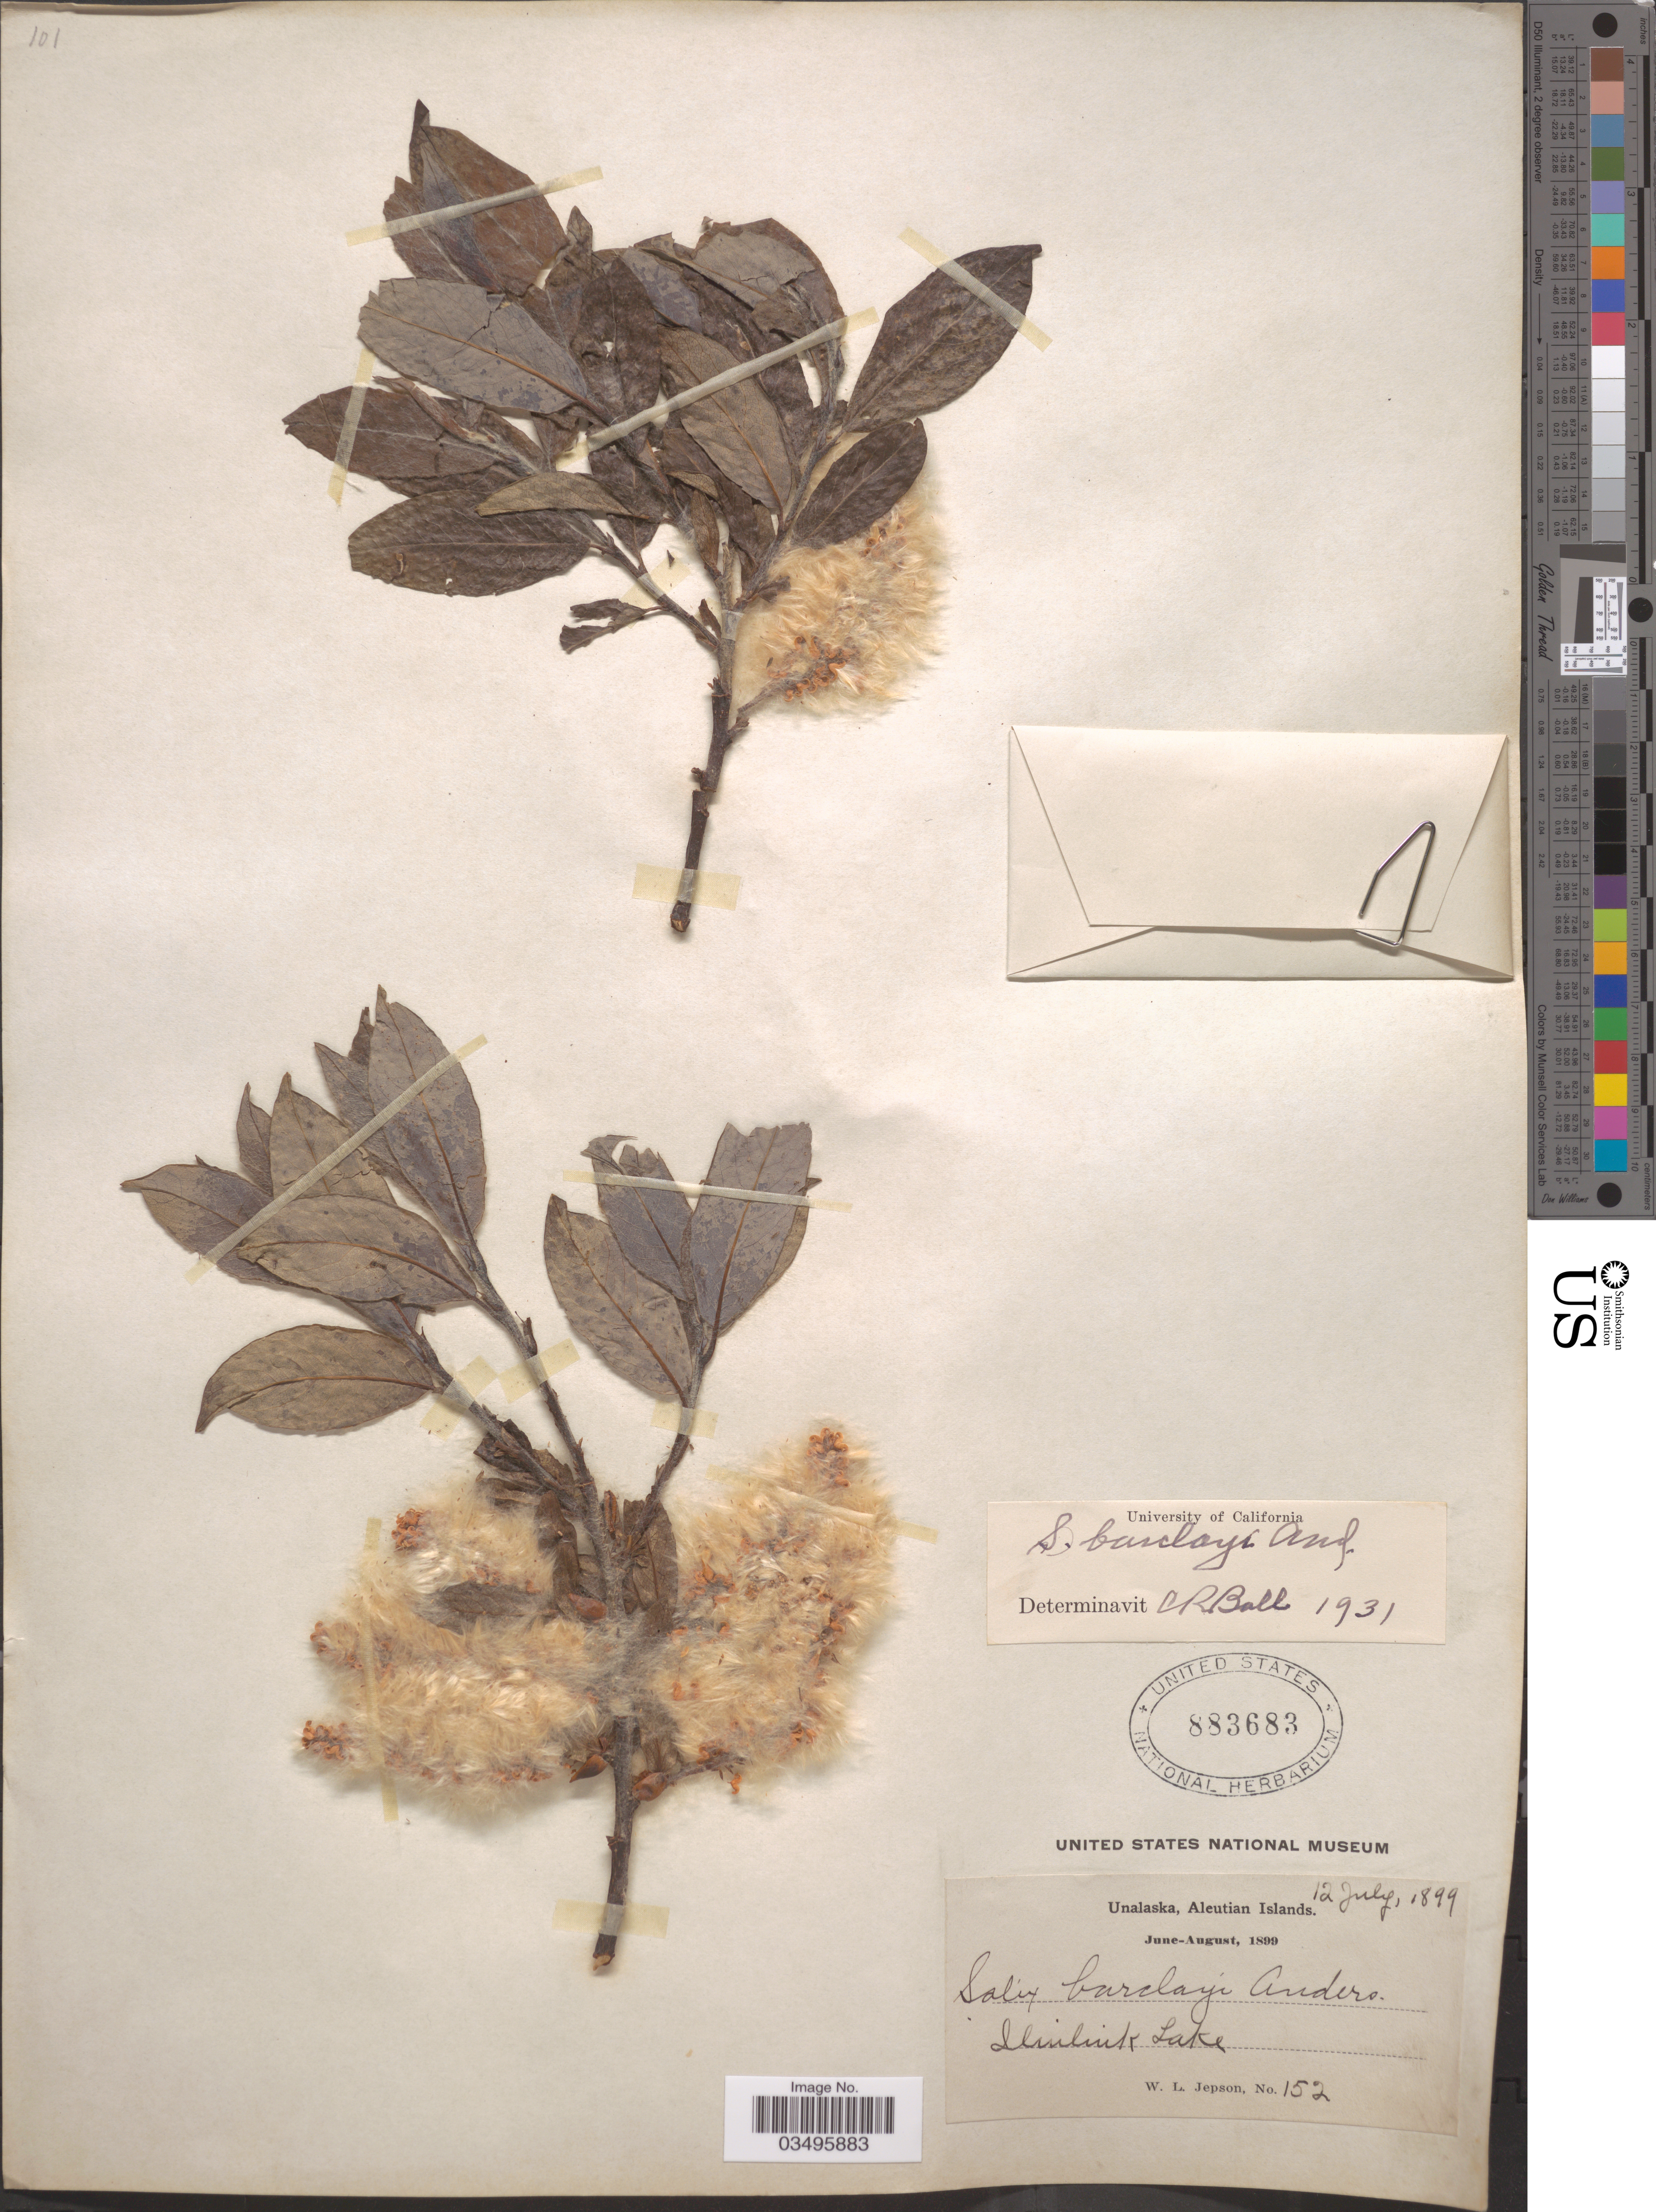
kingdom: Plantae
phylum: Tracheophyta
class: Magnoliopsida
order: Malpighiales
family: Salicaceae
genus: Salix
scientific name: Salix barclayi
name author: Andersson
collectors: W. L. Jepson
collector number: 152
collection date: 1899-07-12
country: United States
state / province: Alaska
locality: Unalaska, Aleutian Islands. Iliuliuk Lake.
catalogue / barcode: US 883683